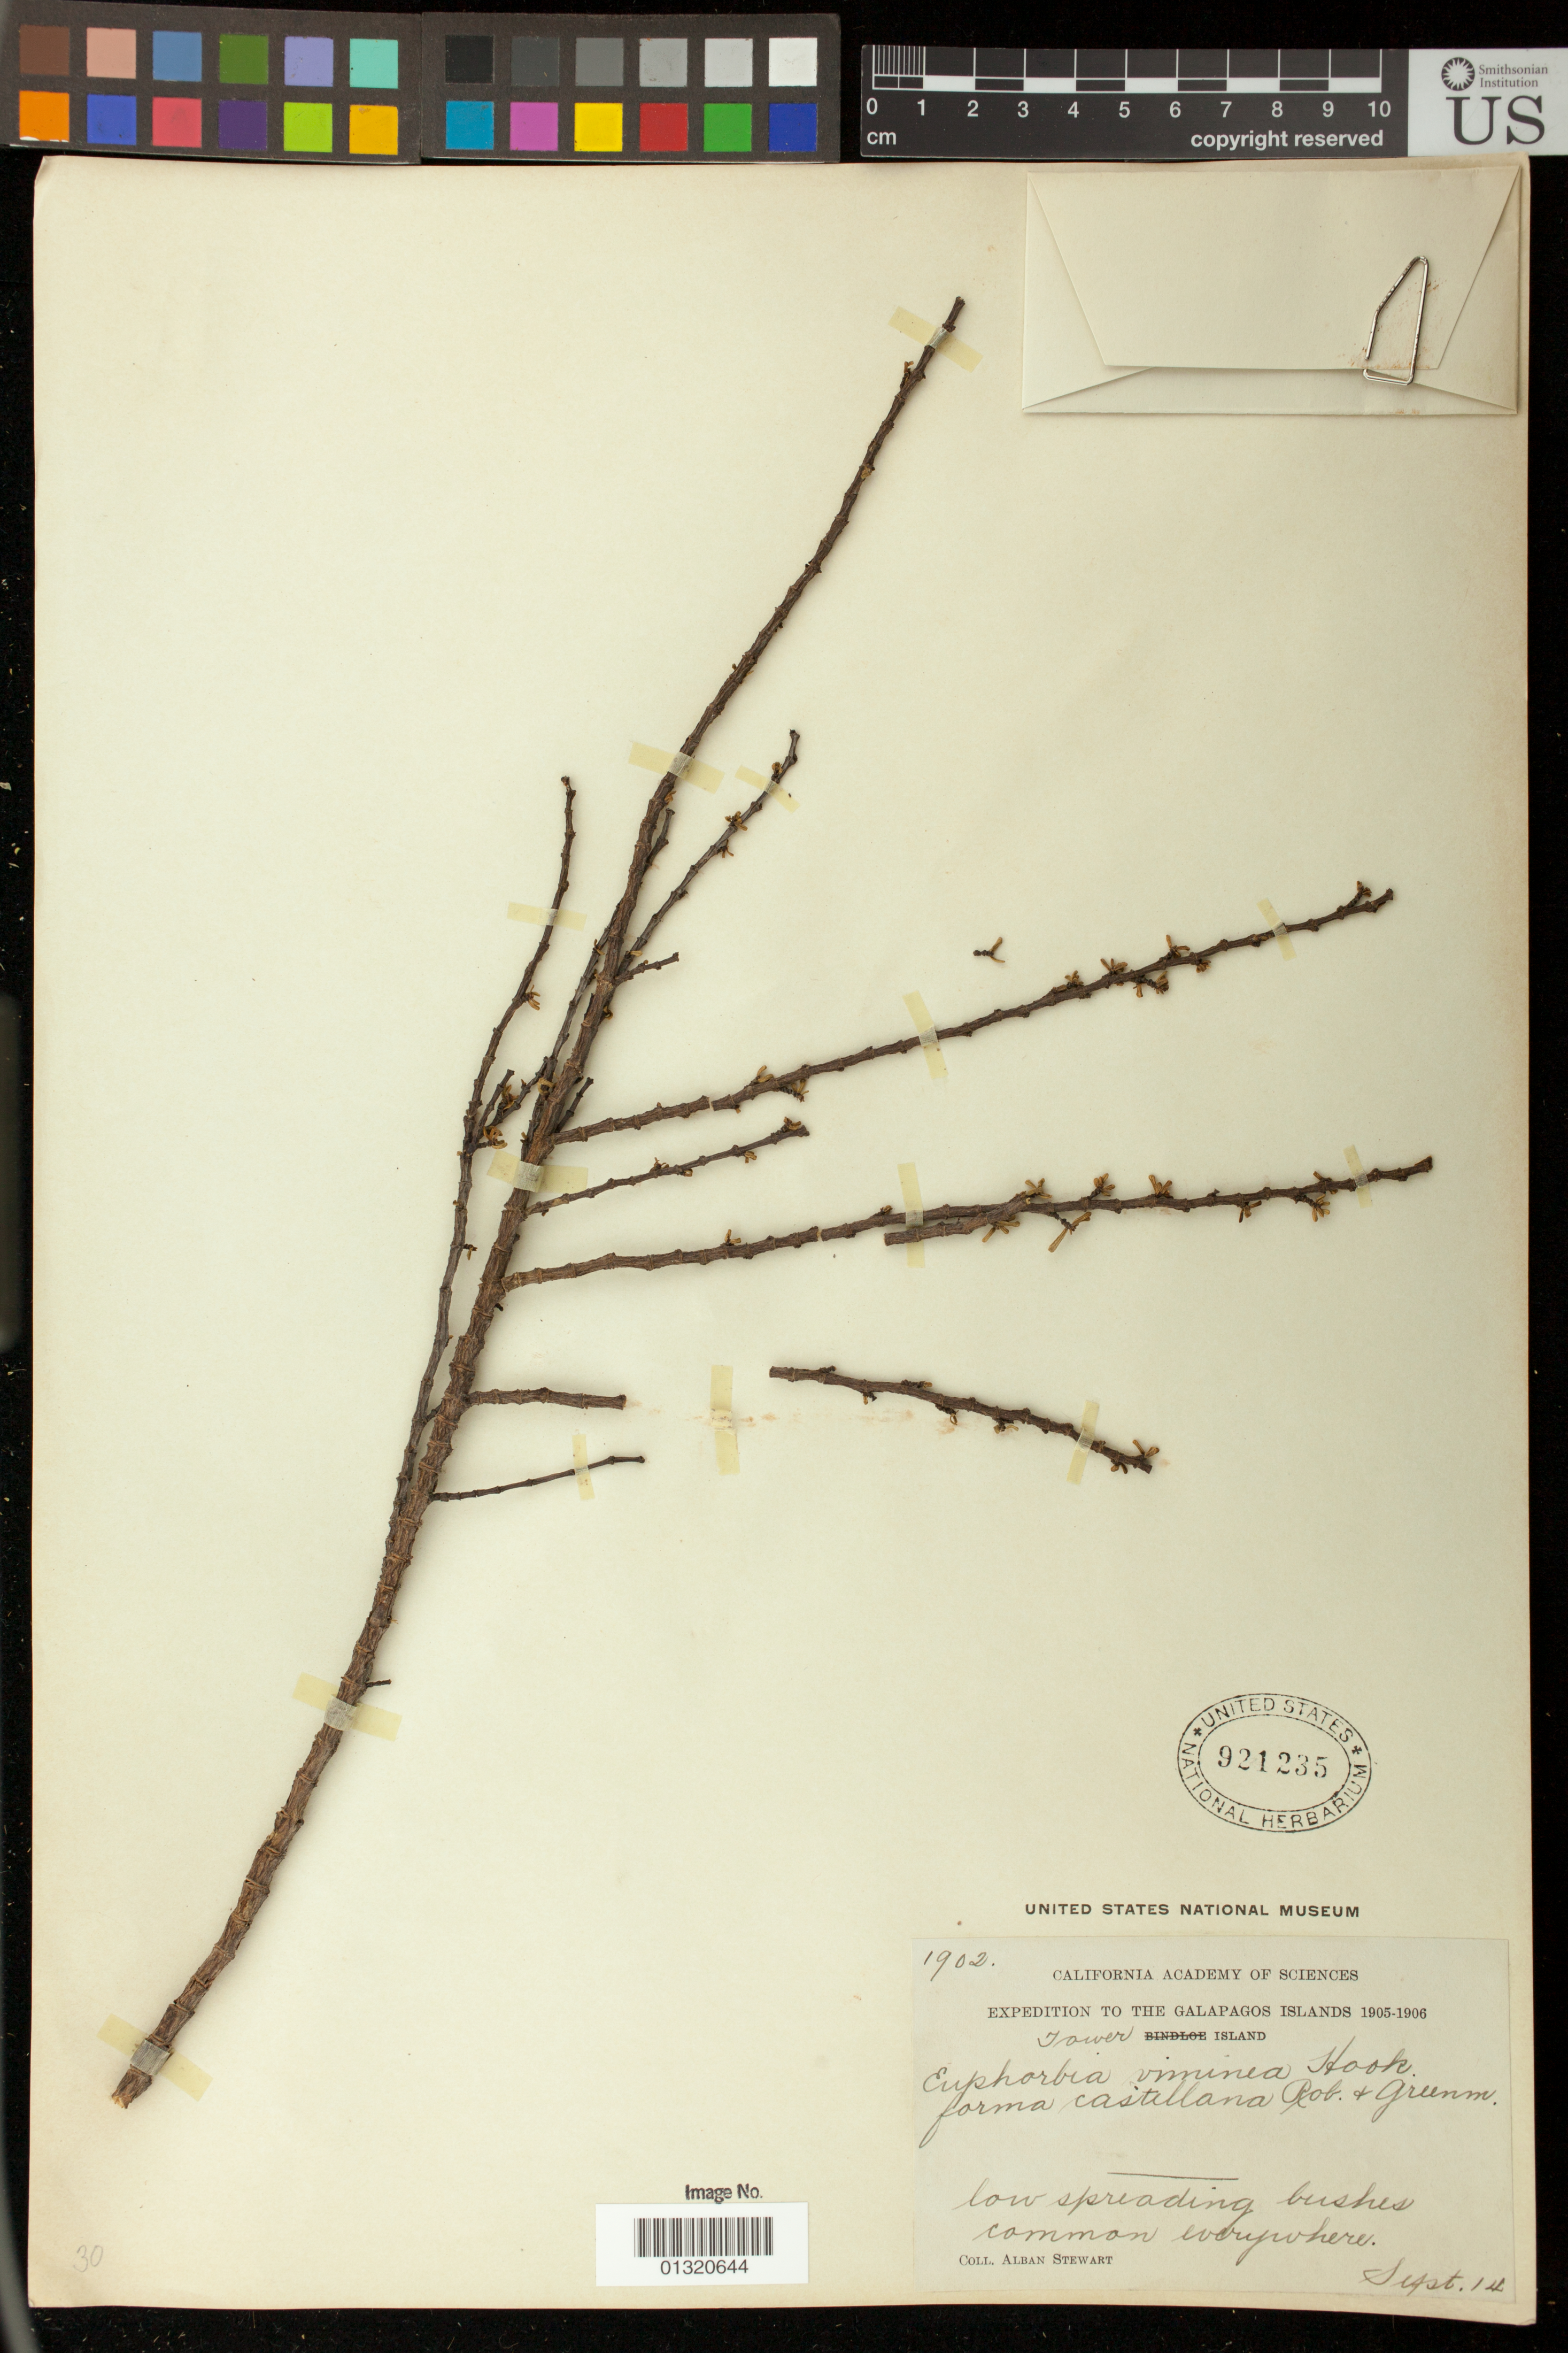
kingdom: Plantae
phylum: Tracheophyta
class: Magnoliopsida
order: Malpighiales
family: Euphorbiaceae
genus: Euphorbia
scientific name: Euphorbia viminea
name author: Hook. f.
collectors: A. Stewart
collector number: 1902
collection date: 1906-09-14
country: Ecuador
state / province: Colón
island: Tower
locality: Tower Island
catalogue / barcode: US 921235